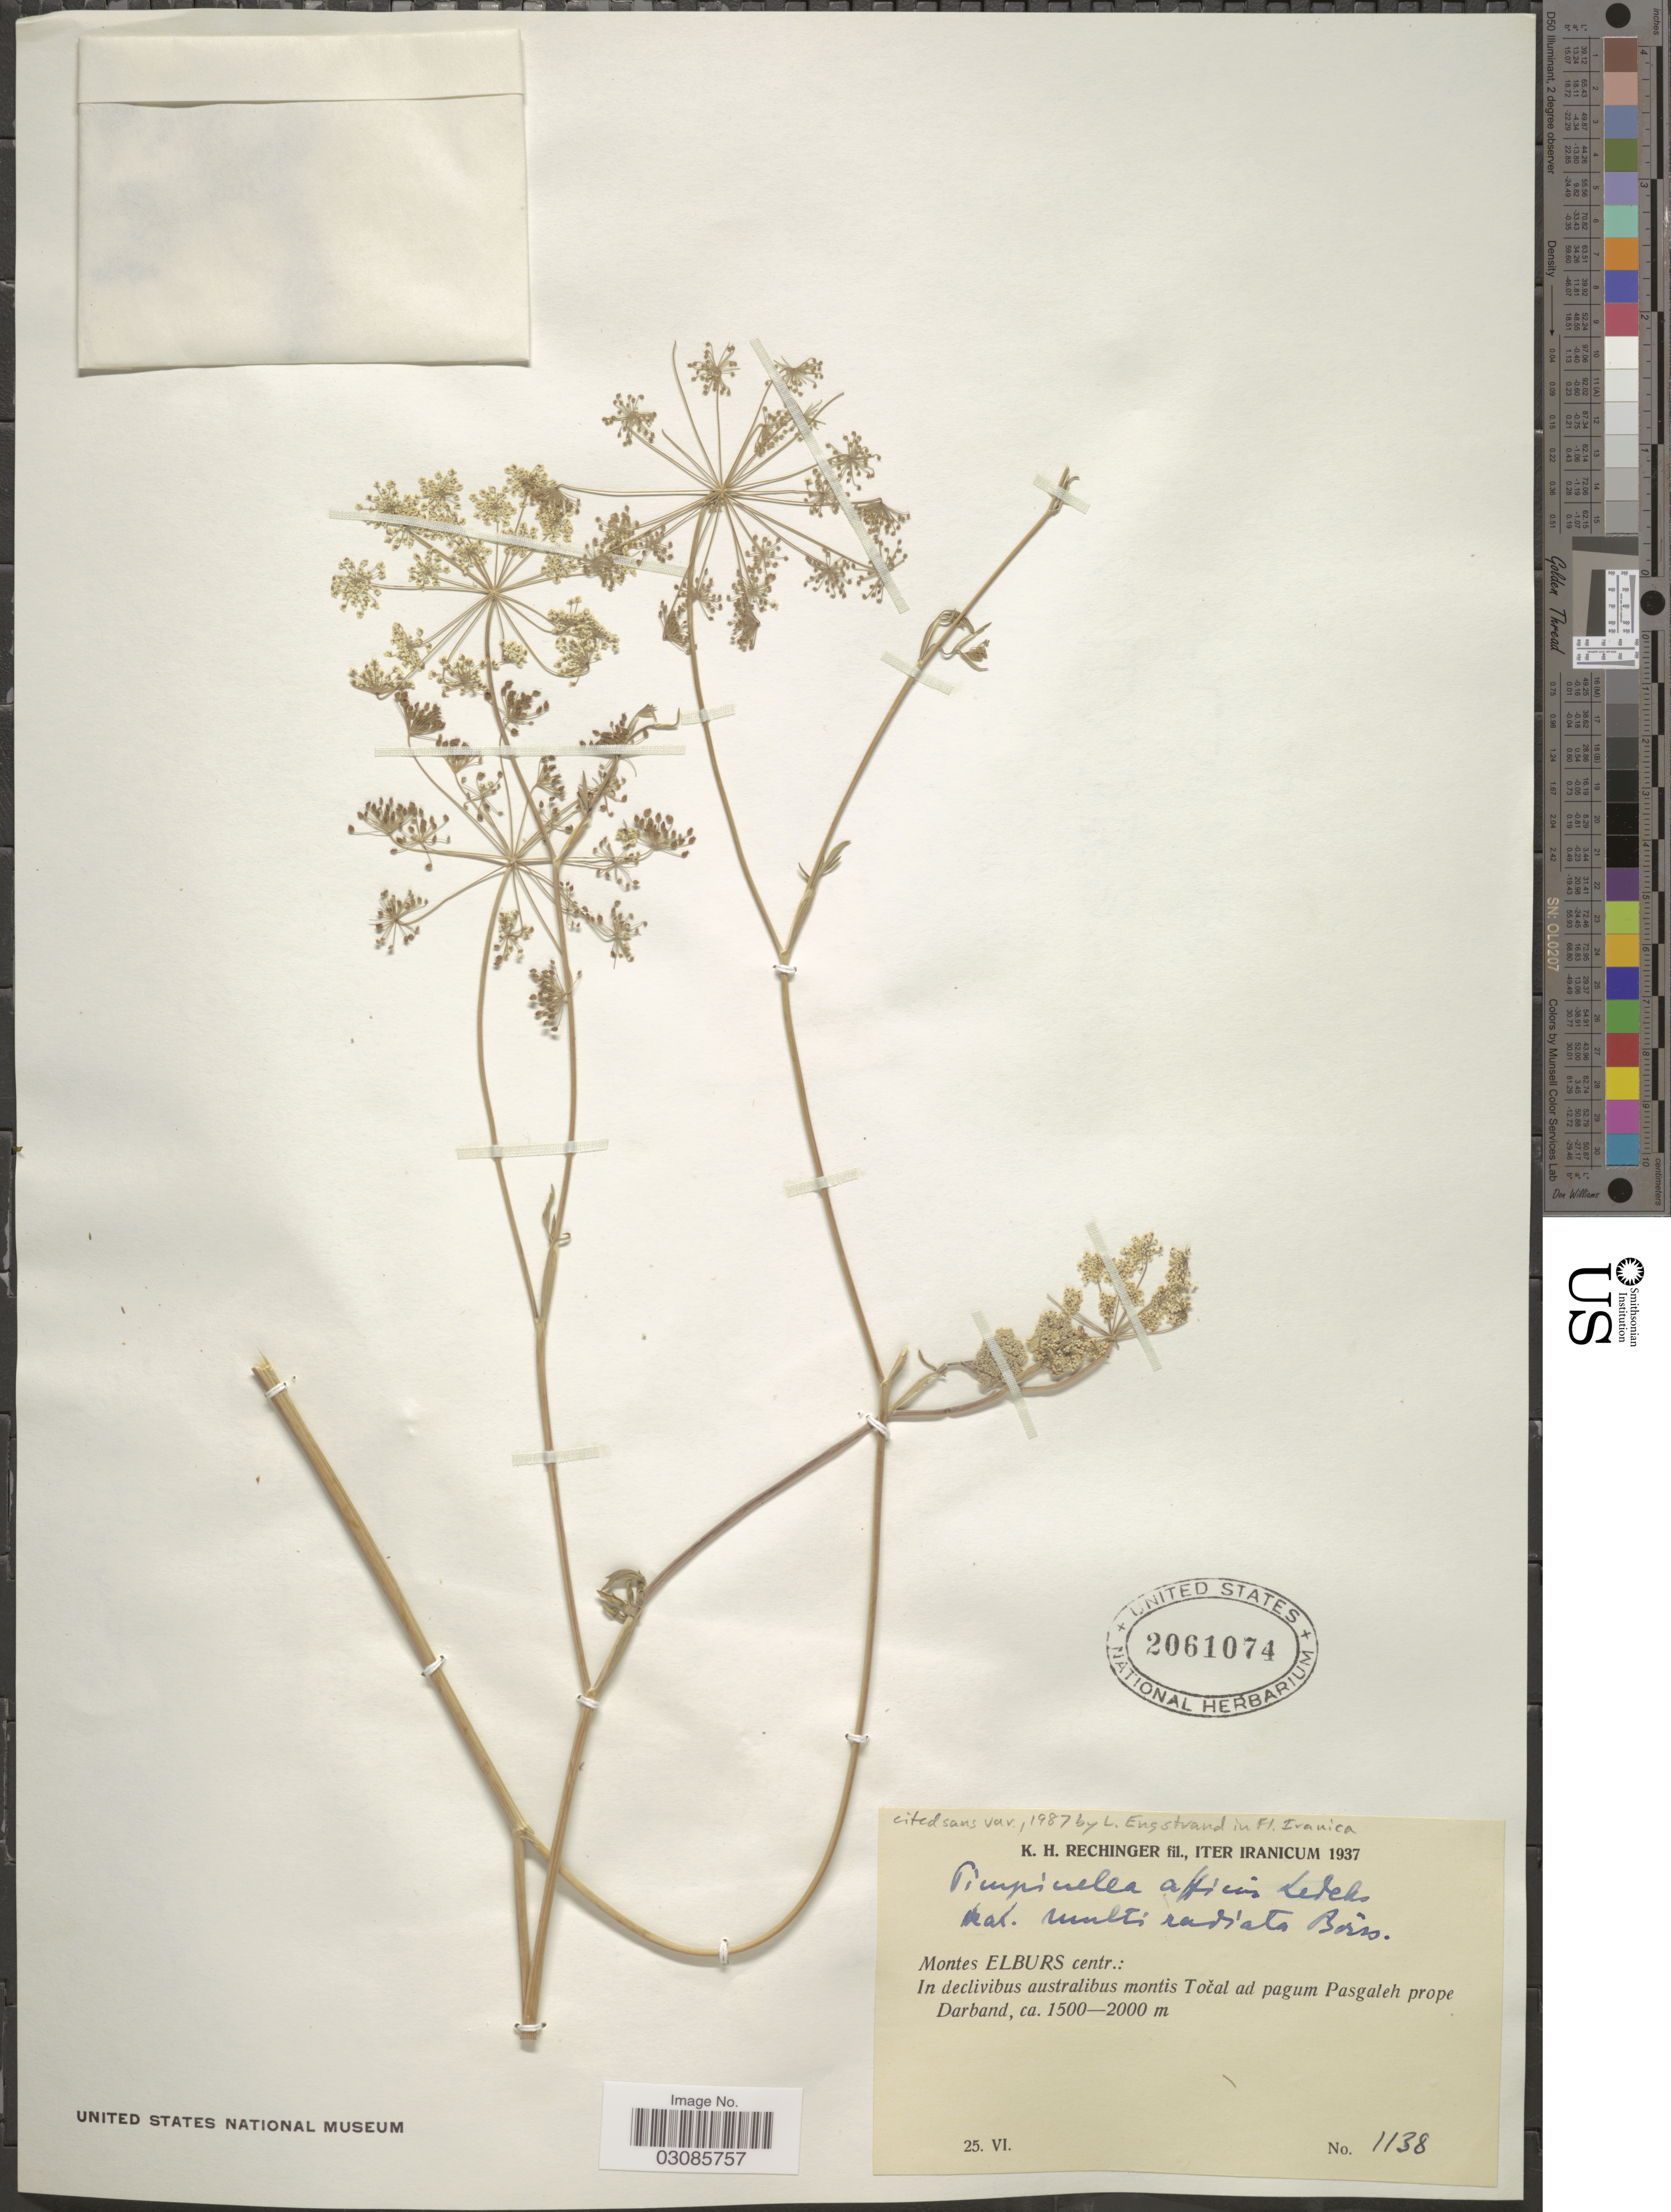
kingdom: Plantae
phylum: Tracheophyta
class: Magnoliopsida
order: Apiales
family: Apiaceae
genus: Pimpinella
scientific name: Pimpinella alpina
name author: Ledeb.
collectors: K. H. Rechinger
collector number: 1138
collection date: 1937-06-25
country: Iran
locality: Montes Elburs centr.: In declivibus australibus montis Točal ad pagum Pasgaleh prope Darband.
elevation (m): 1500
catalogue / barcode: US 2061074